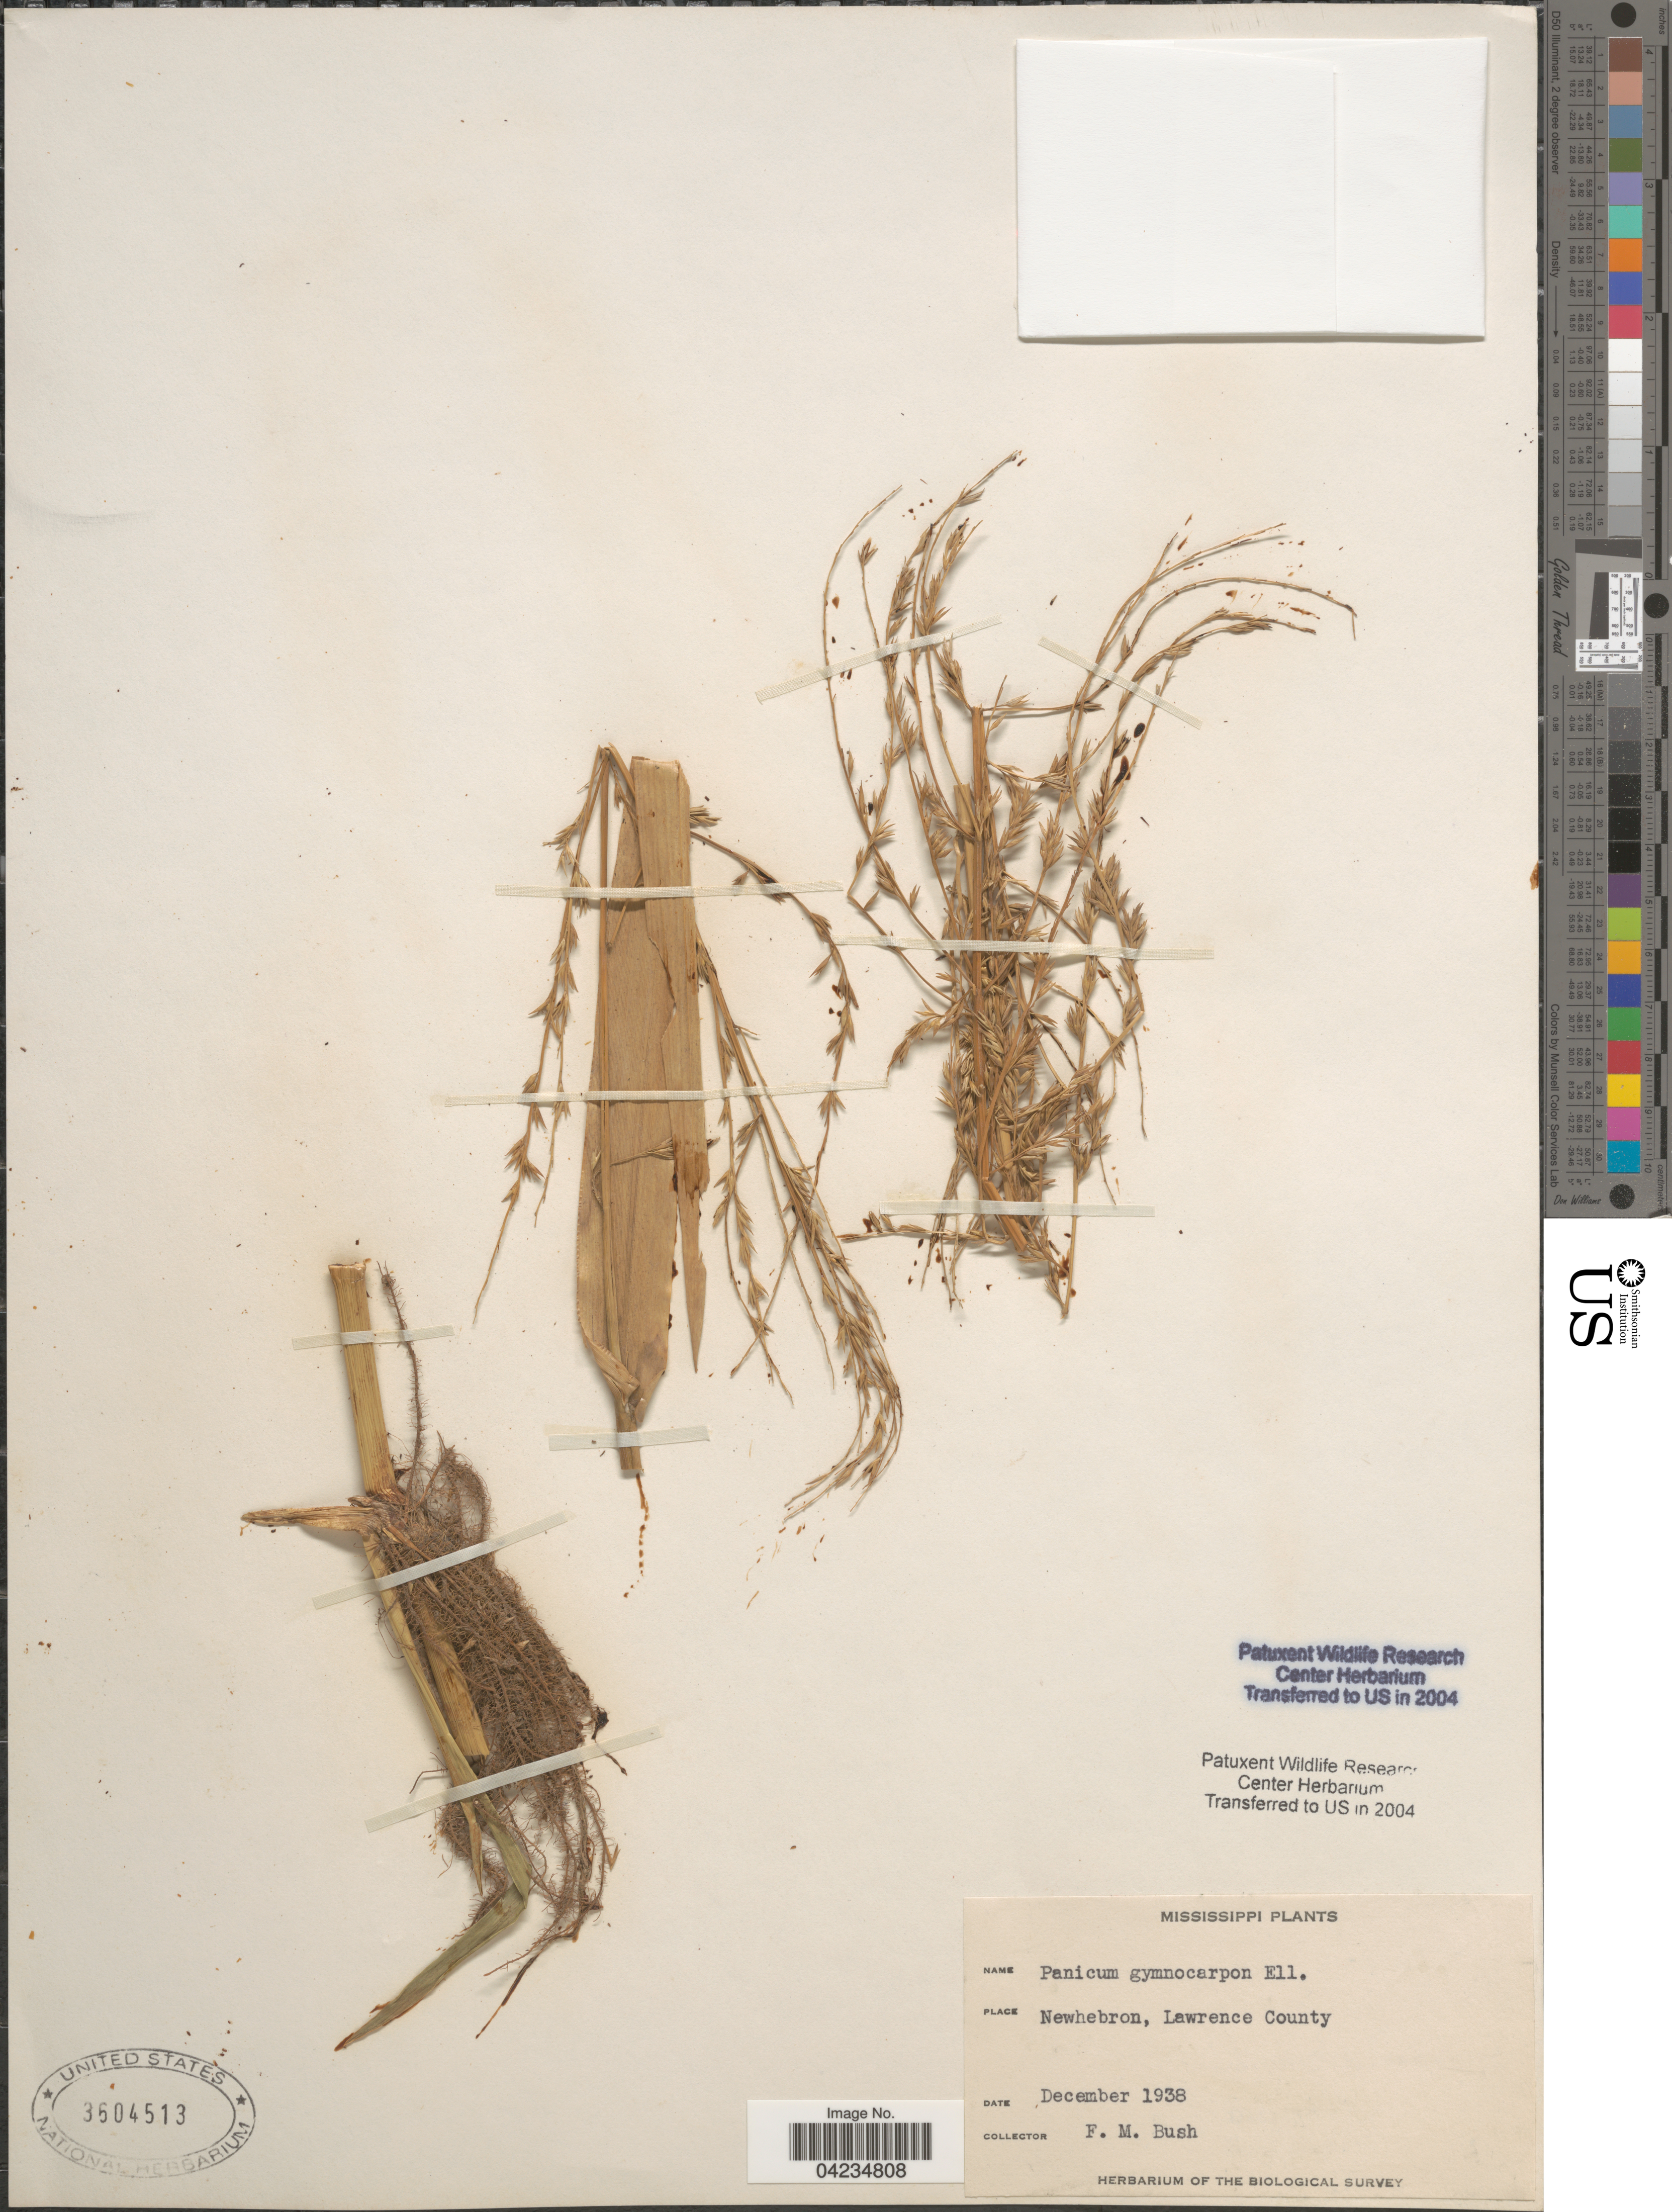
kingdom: Plantae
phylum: Tracheophyta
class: Liliopsida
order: Poales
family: Poaceae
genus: Phanopyrum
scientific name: Phanopyrum gymnocarpon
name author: (Elliott) Nash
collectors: F. Bush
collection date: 1938-12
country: United States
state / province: Mississippi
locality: Newhebron, Lawrence County. Biological Survey.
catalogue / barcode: US 3604513